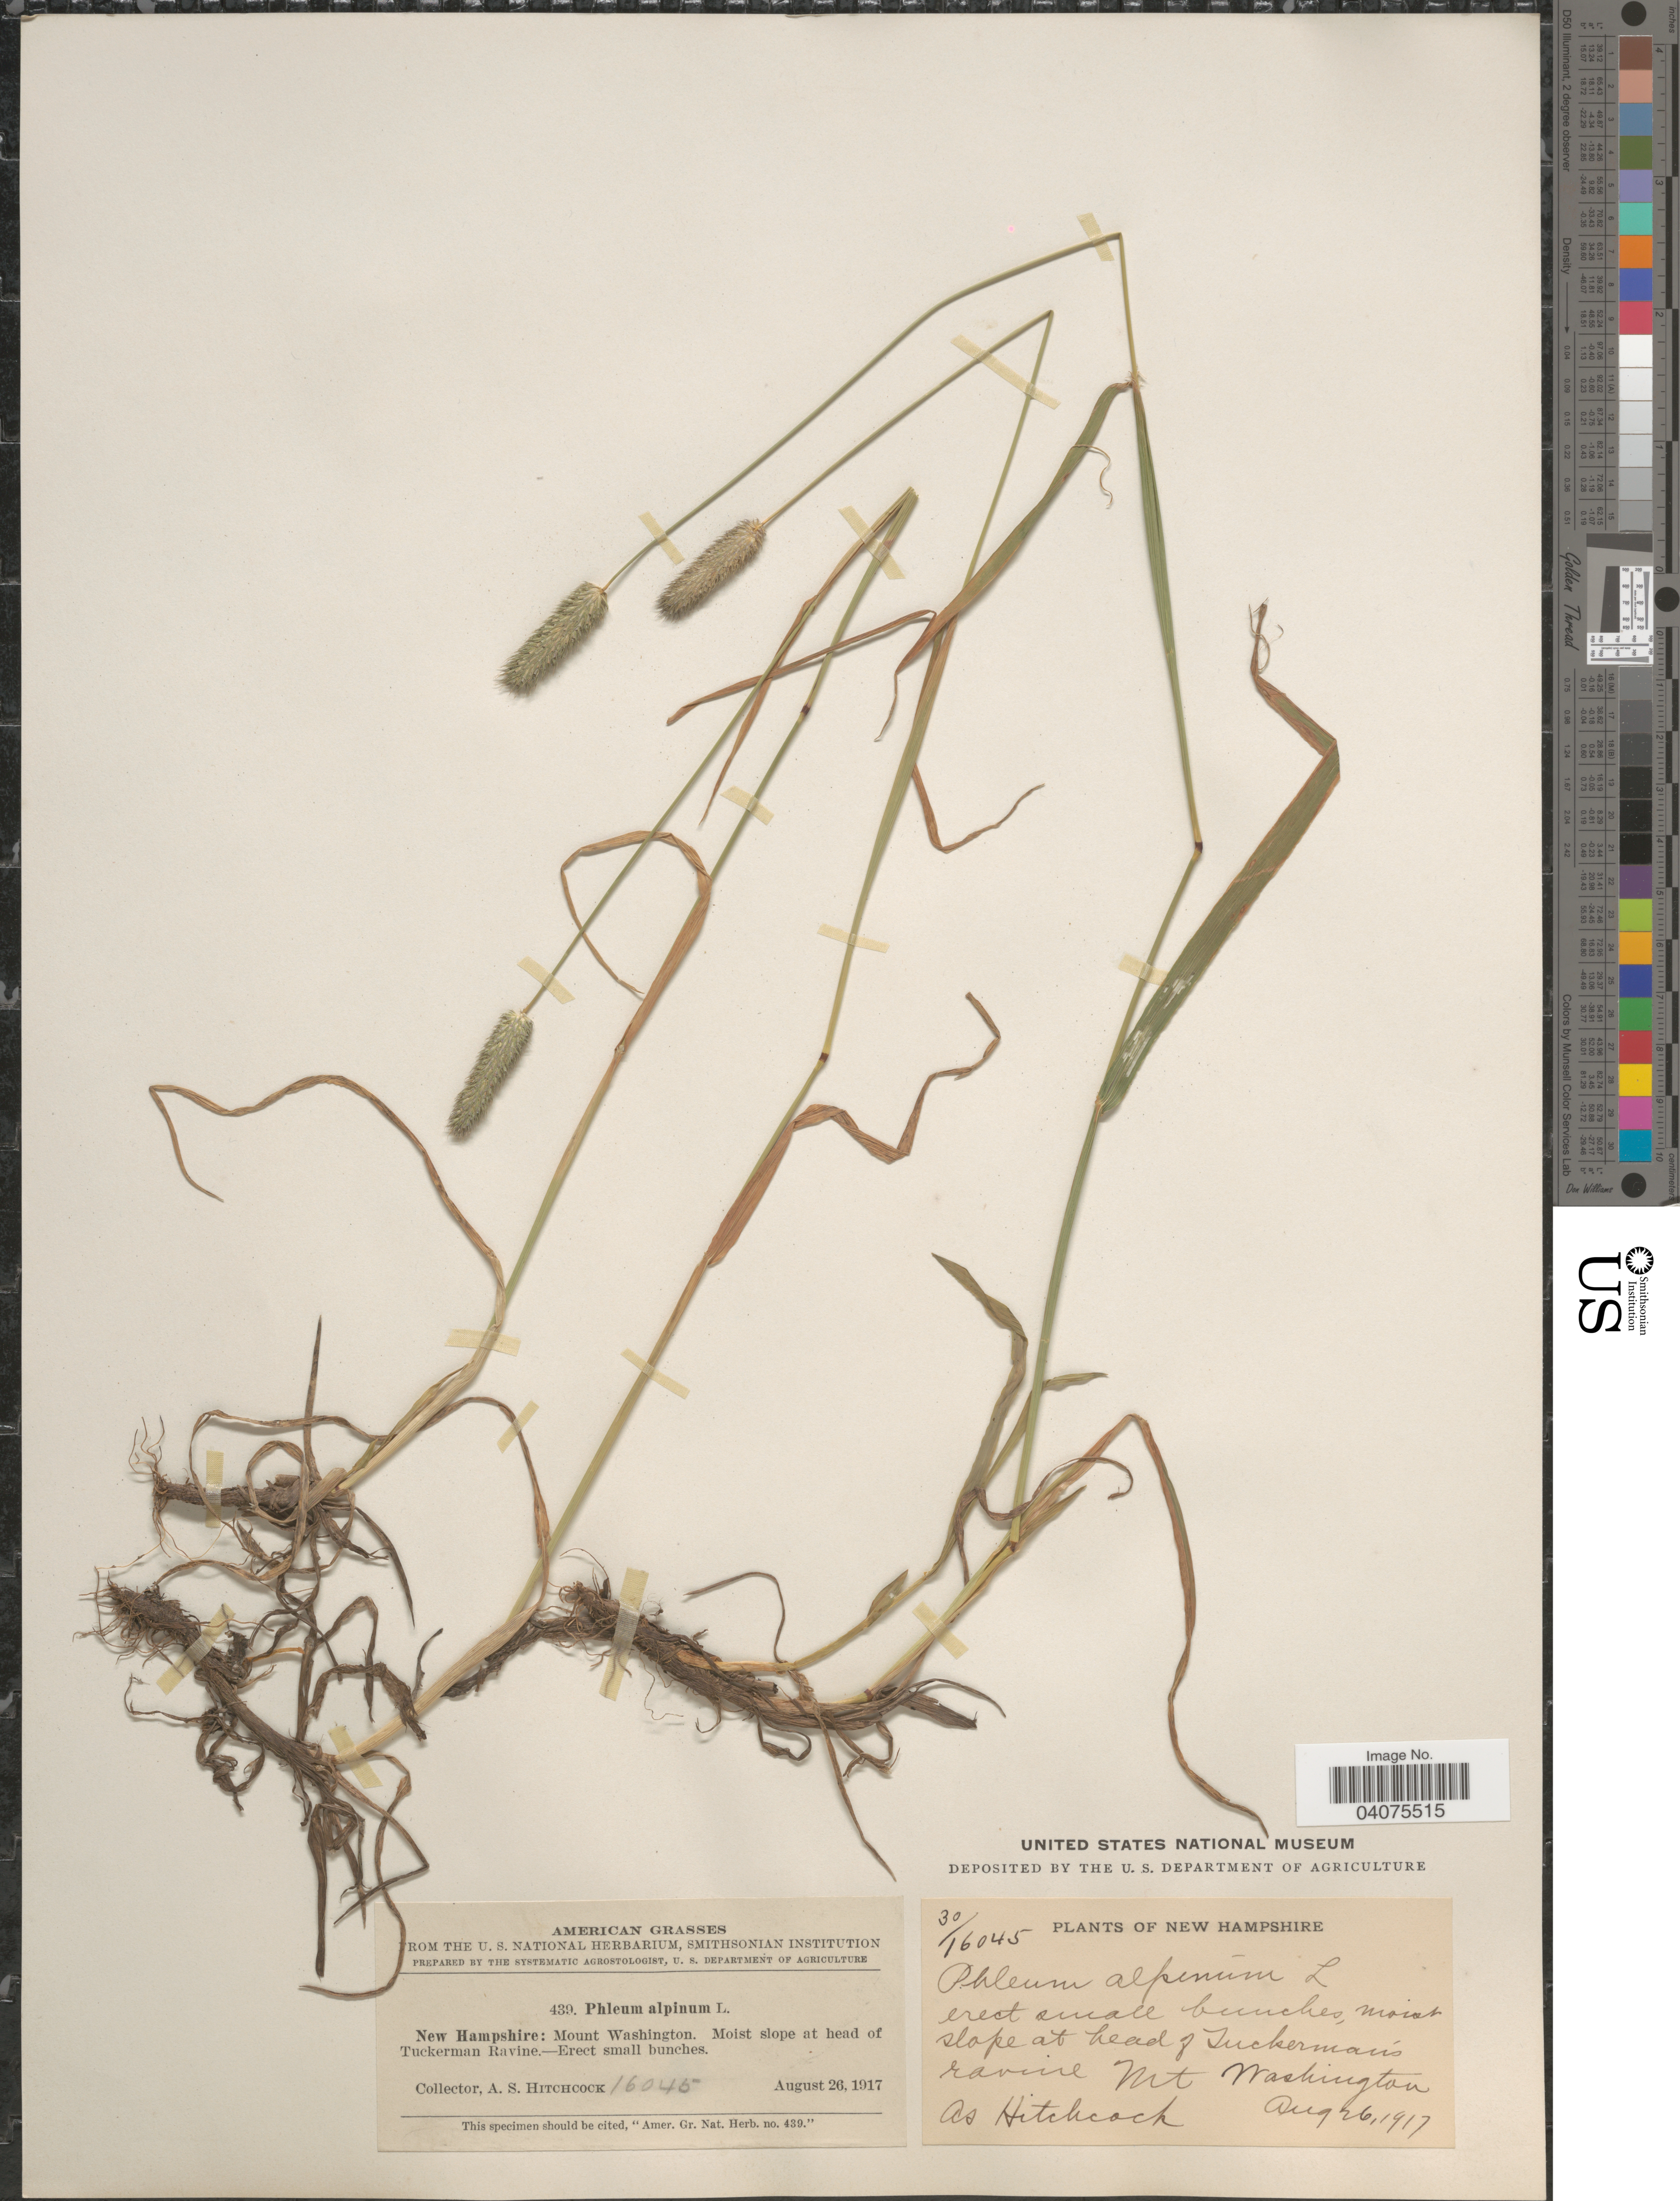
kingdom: Plantae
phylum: Tracheophyta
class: Liliopsida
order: Poales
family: Poaceae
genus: Phleum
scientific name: Phleum alpinum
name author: L.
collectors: A. S. Hitchcock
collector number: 16045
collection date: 1917-08-26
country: United States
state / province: New Hampshire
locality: Mount Washington. Moist slope at head of Tuckerman Ravine.